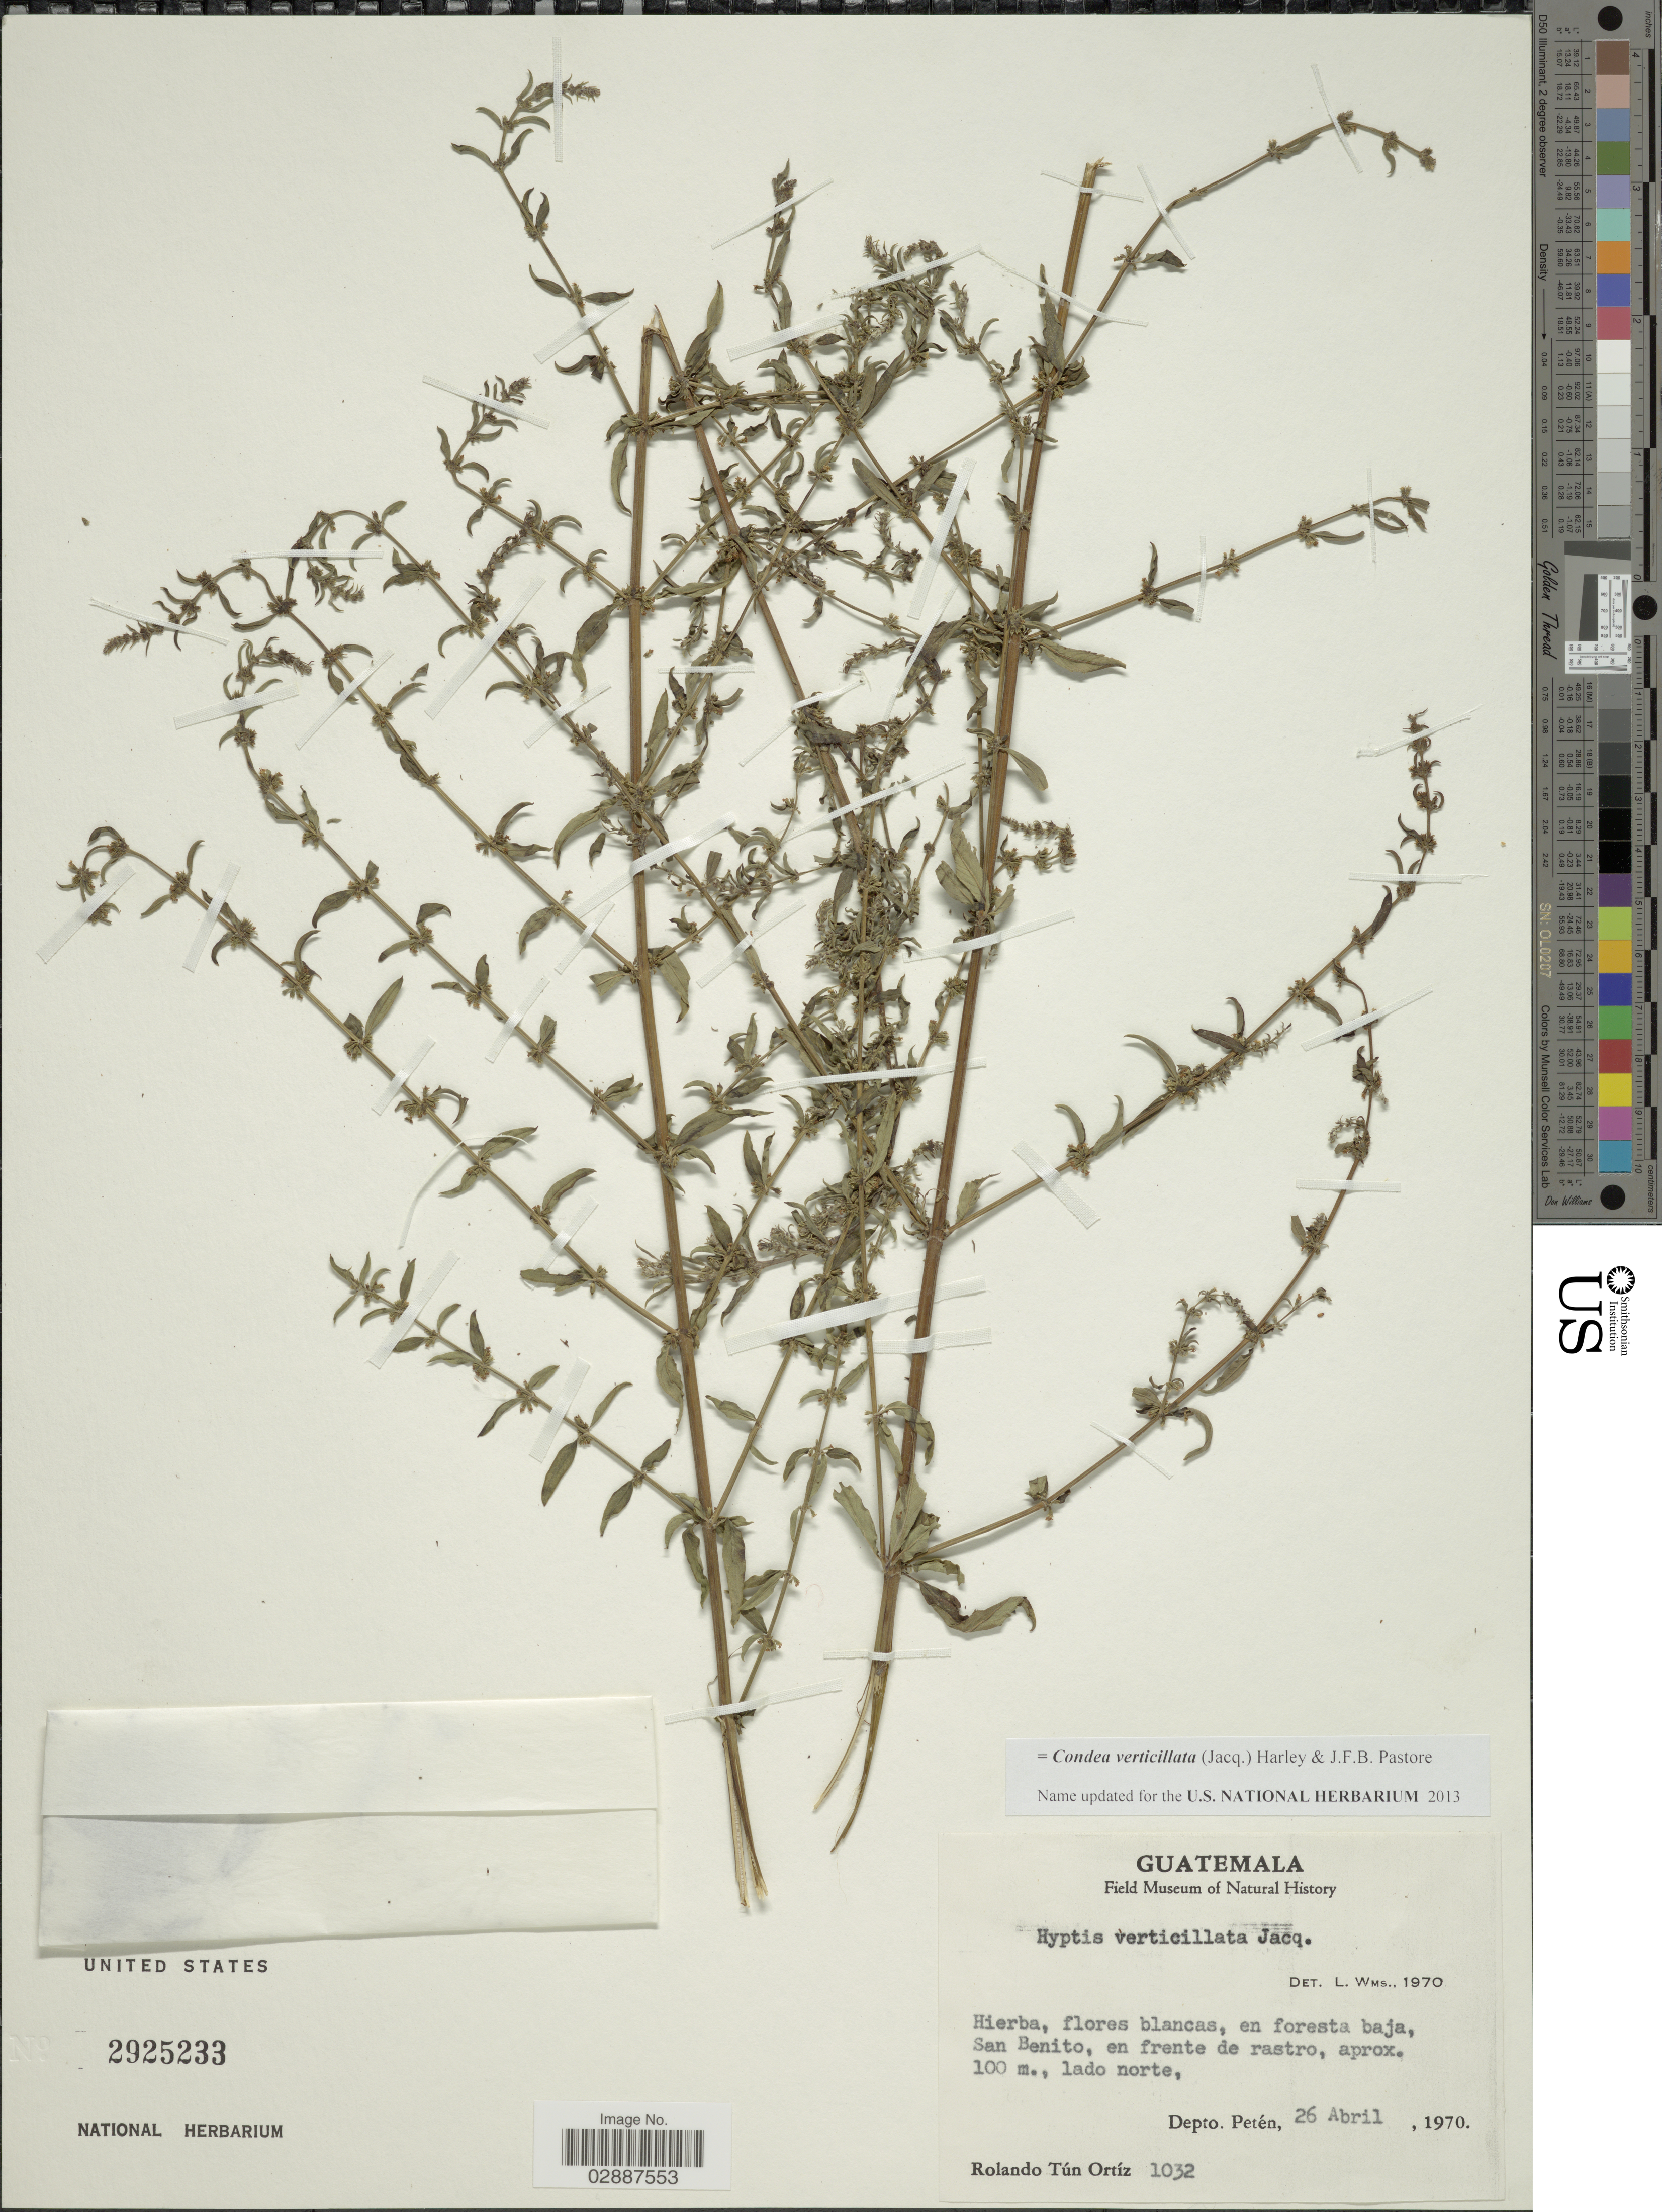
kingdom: Plantae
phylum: Tracheophyta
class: Magnoliopsida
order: Lamiales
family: Lamiaceae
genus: Condea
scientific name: Condea verticillata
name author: (Jacq.) Harley & J.F.B. Pastore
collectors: R. T. Ortíz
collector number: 1032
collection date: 1970-04-26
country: Guatemala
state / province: El Petén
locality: San Benito, lado norte. Depto. Petén.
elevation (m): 100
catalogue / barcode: US 2925233